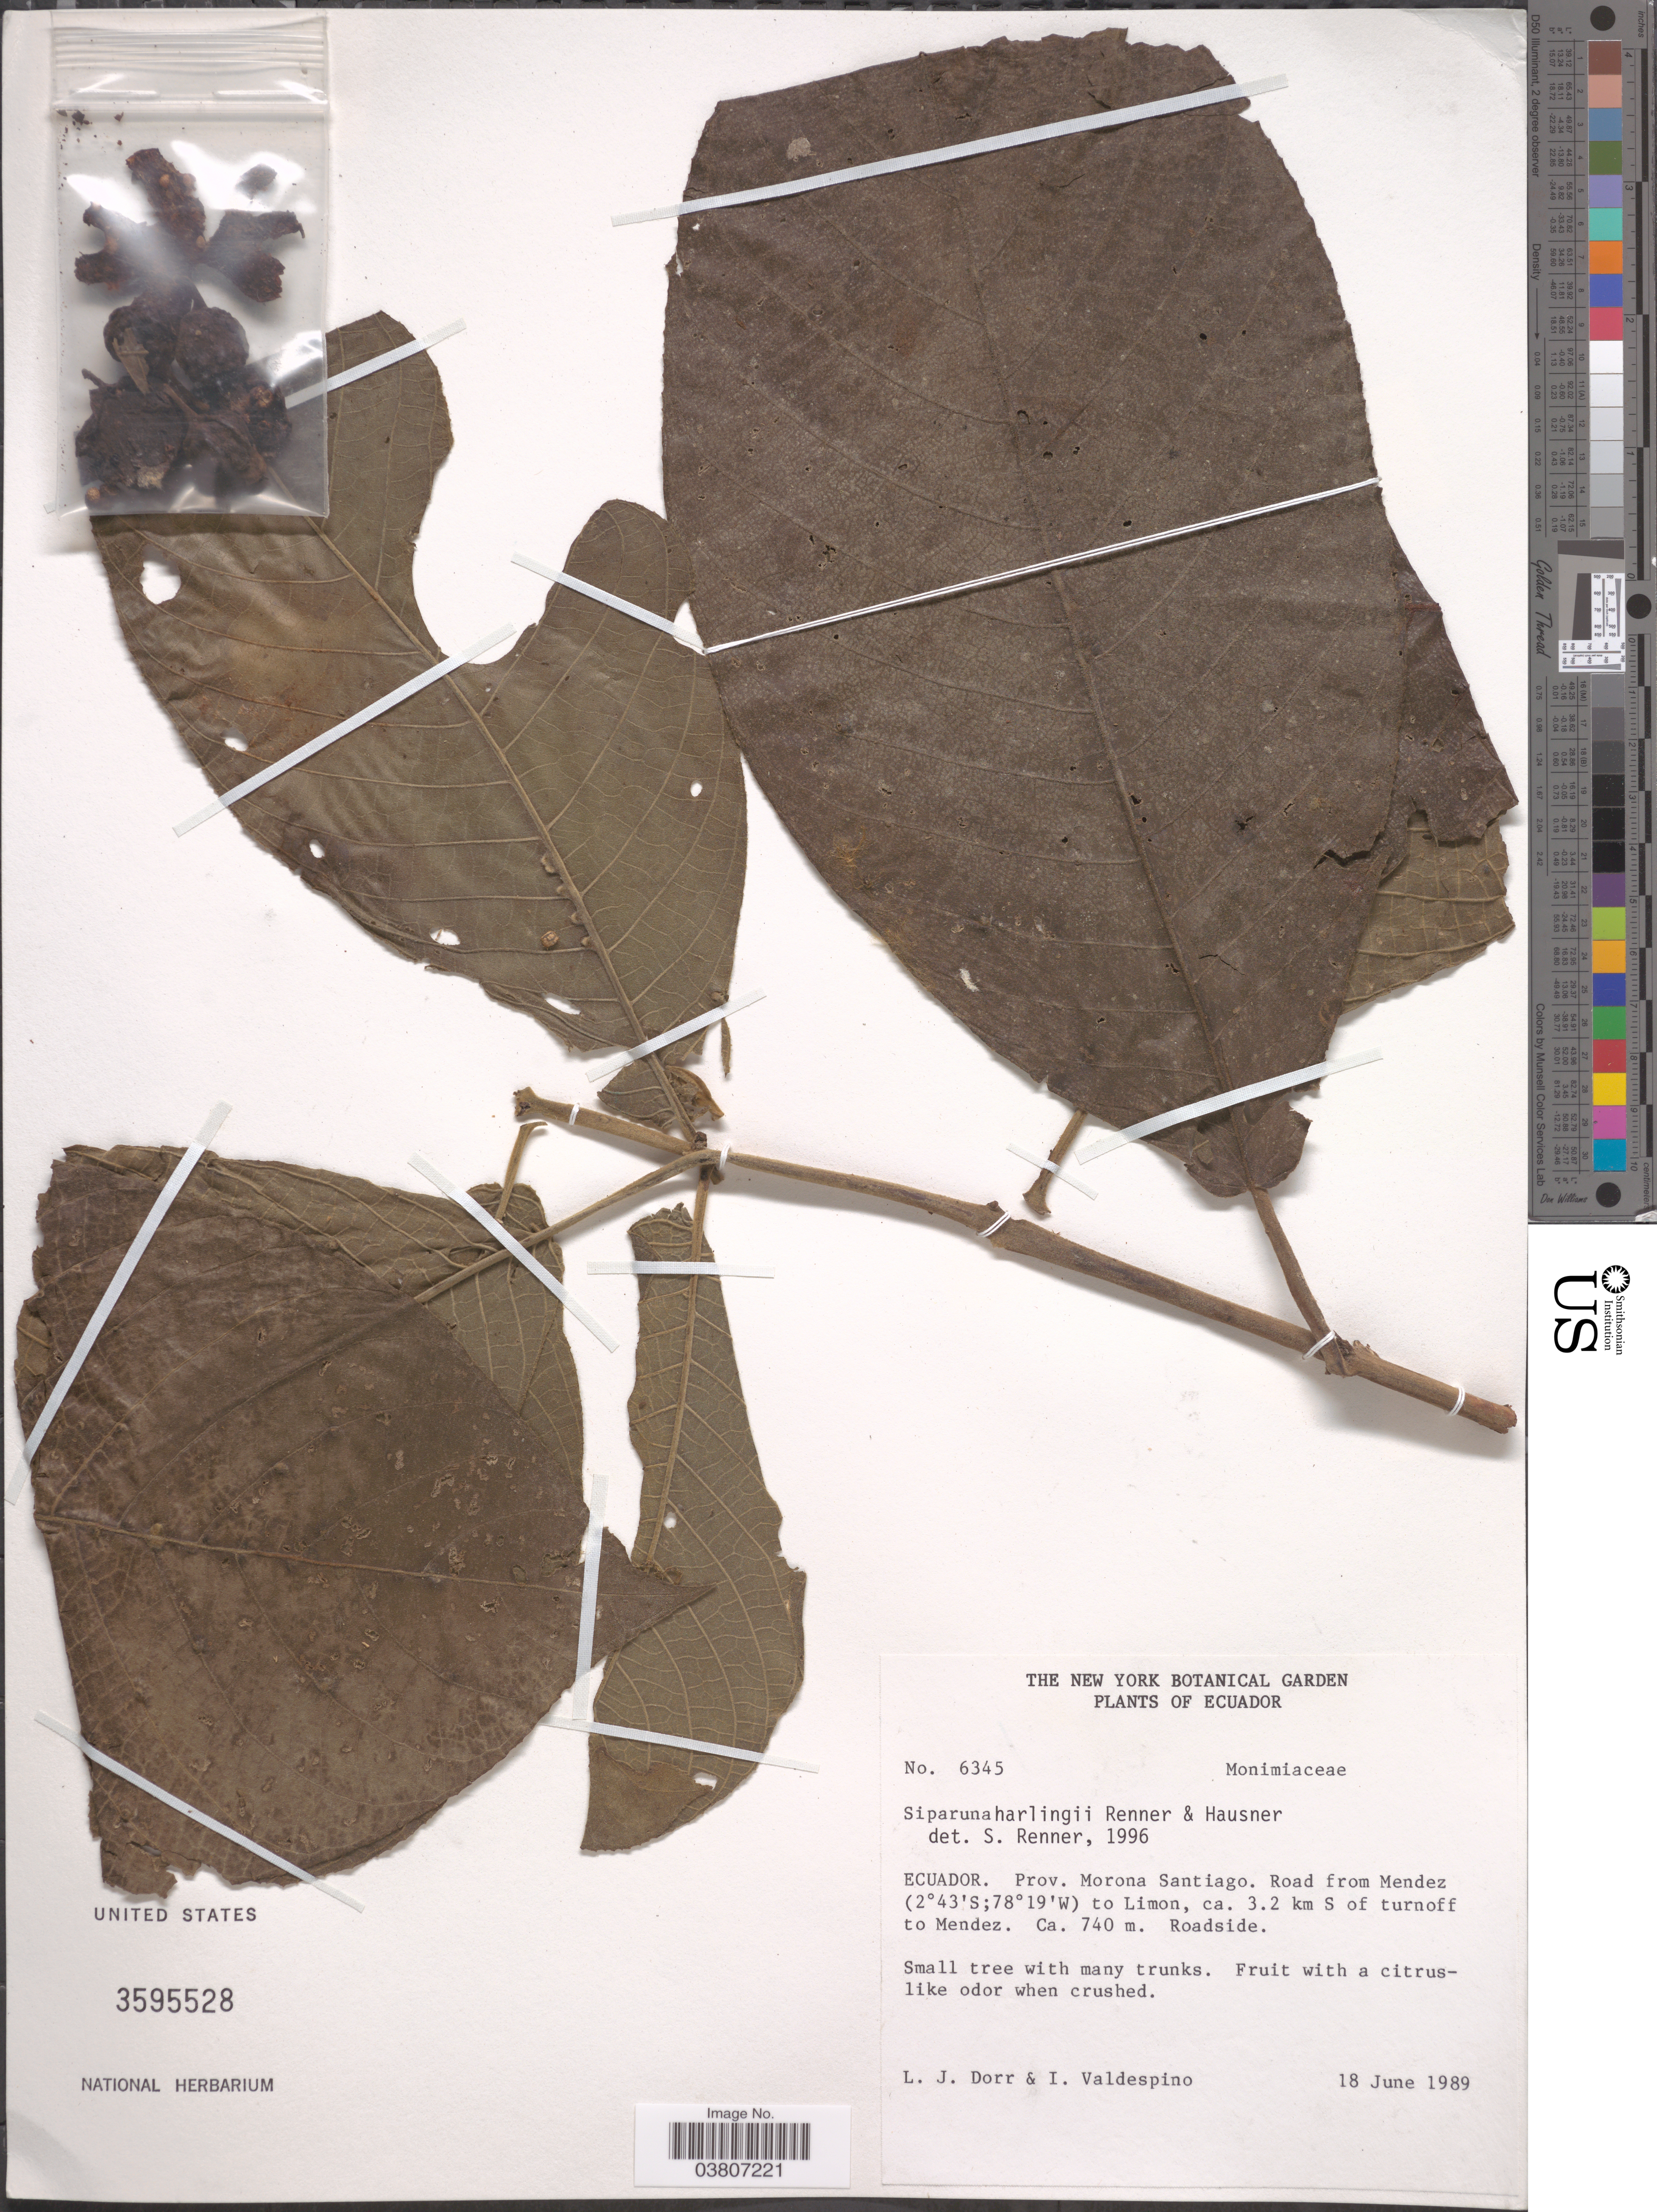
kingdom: Plantae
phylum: Tracheophyta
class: Magnoliopsida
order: Laurales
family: Siparunaceae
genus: Siparuna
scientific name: Siparuna harlingii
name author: S.S. Renner & Hausner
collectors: L. J. Dorr & I. Valdespino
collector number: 6345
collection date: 1989-06-18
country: Ecuador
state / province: Morona-Santiago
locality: Road from Mendez to Limon, ca. 3.2 km S of turnoff to Mendez.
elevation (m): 740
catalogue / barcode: US 3595528